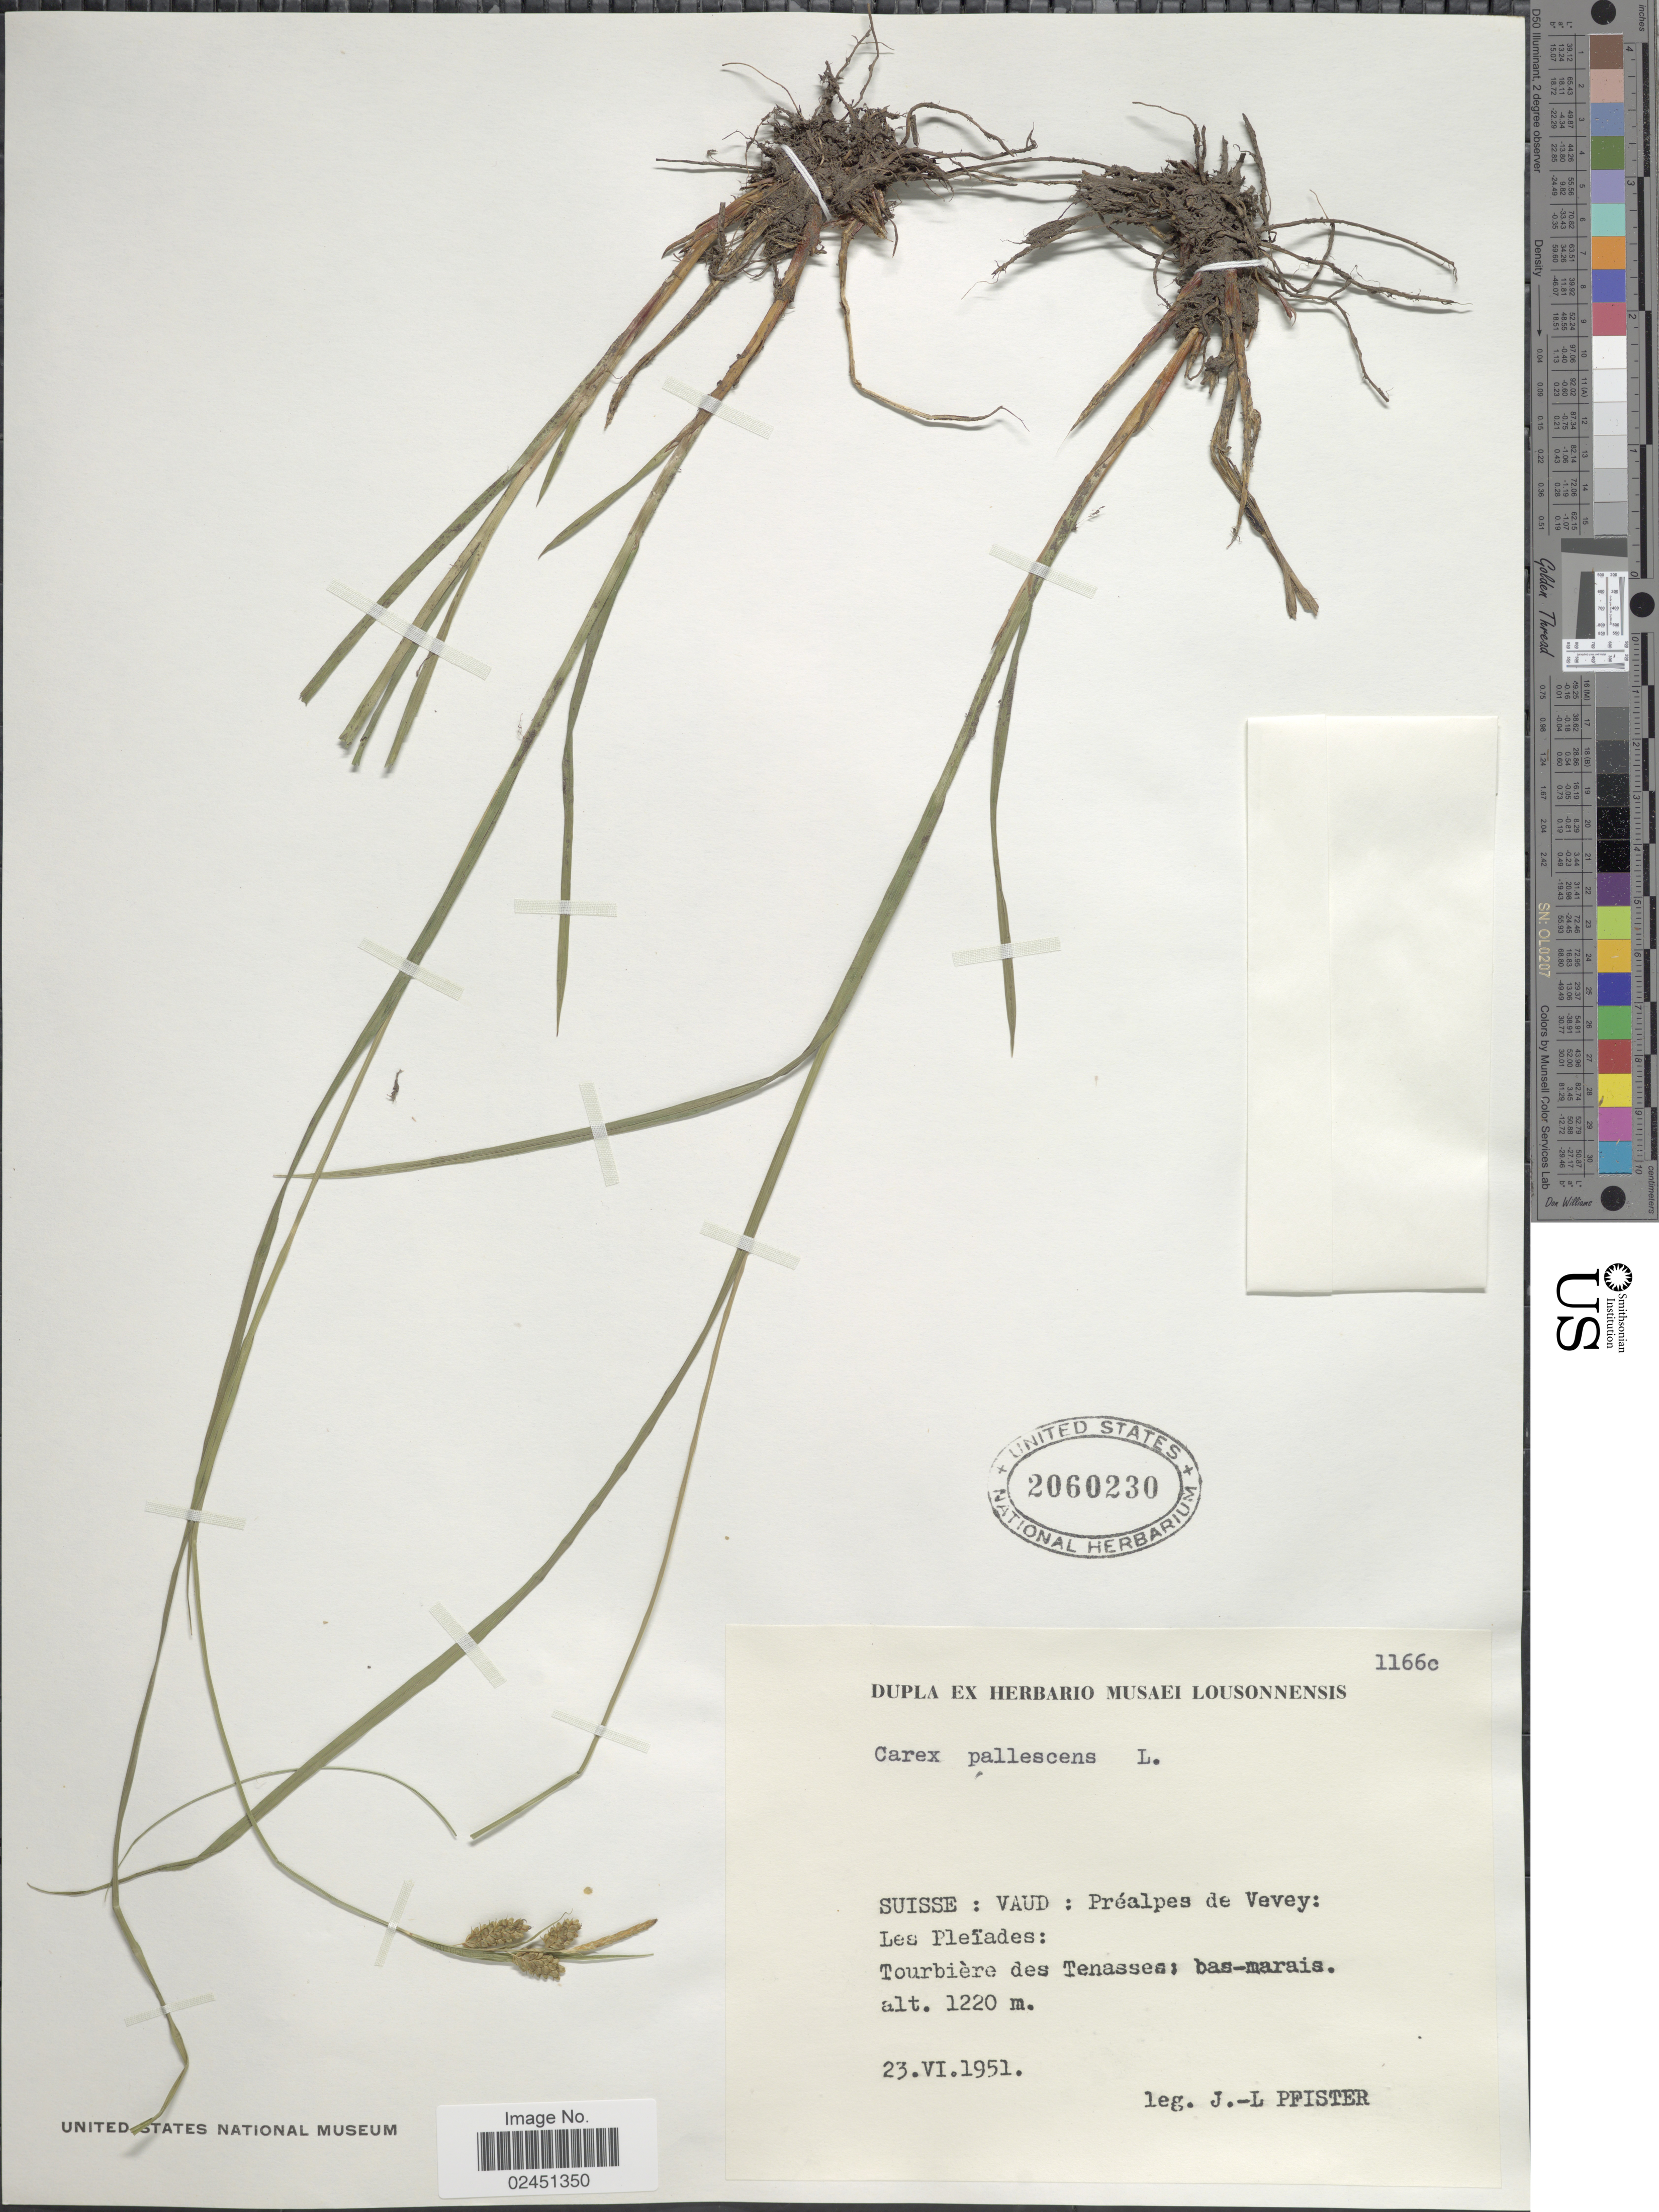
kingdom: Plantae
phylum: Tracheophyta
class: Liliopsida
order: Poales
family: Cyperaceae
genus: Carex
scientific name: Carex pallescens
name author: L.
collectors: J. Pfister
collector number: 1166c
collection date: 1951-06-23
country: Switzerland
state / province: Vaud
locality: Suisse: Prealpes de Vevey: Les Pleiades: Tourbiere Tenasses; bas-marais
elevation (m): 1220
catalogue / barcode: US 2060230